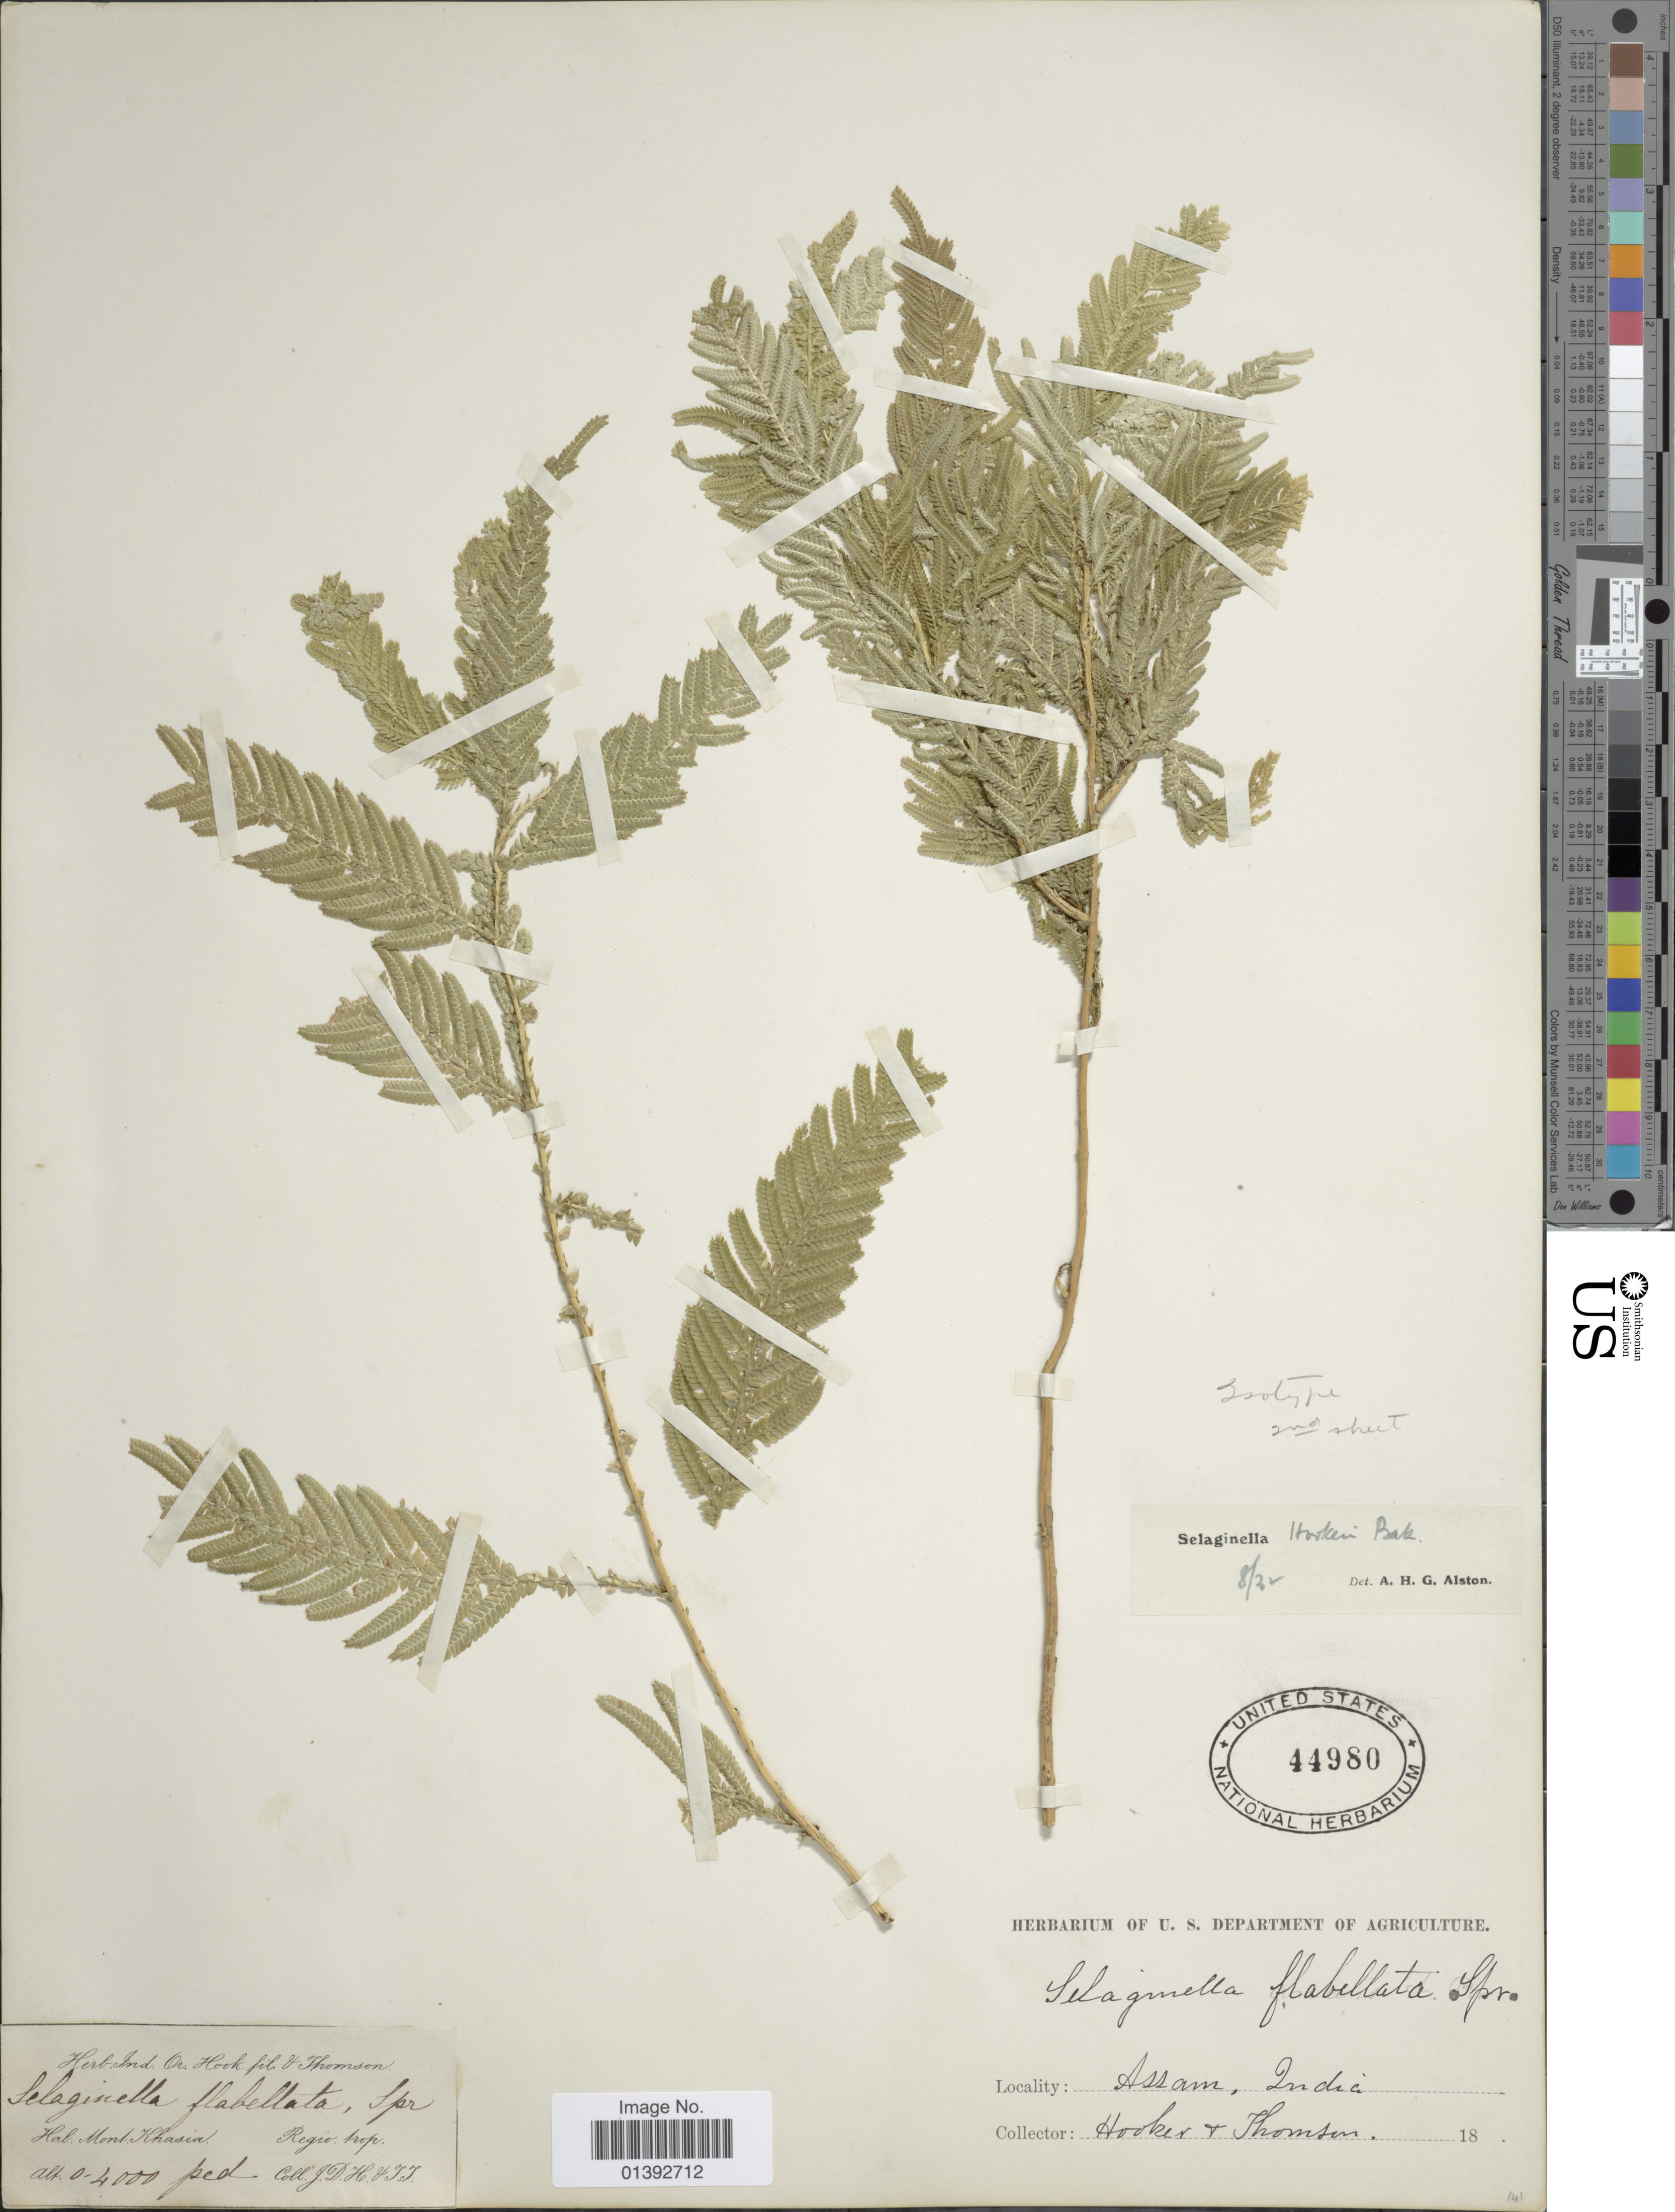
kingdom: Plantae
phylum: Tracheophyta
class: Lycopodiopsida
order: Selaginellales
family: Selaginellaceae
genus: Selaginella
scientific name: Selaginella hookeri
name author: Baker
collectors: J. D. Hooker & T. Thomson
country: India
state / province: Assam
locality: Mont. Khasia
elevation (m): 0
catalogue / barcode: US 44980